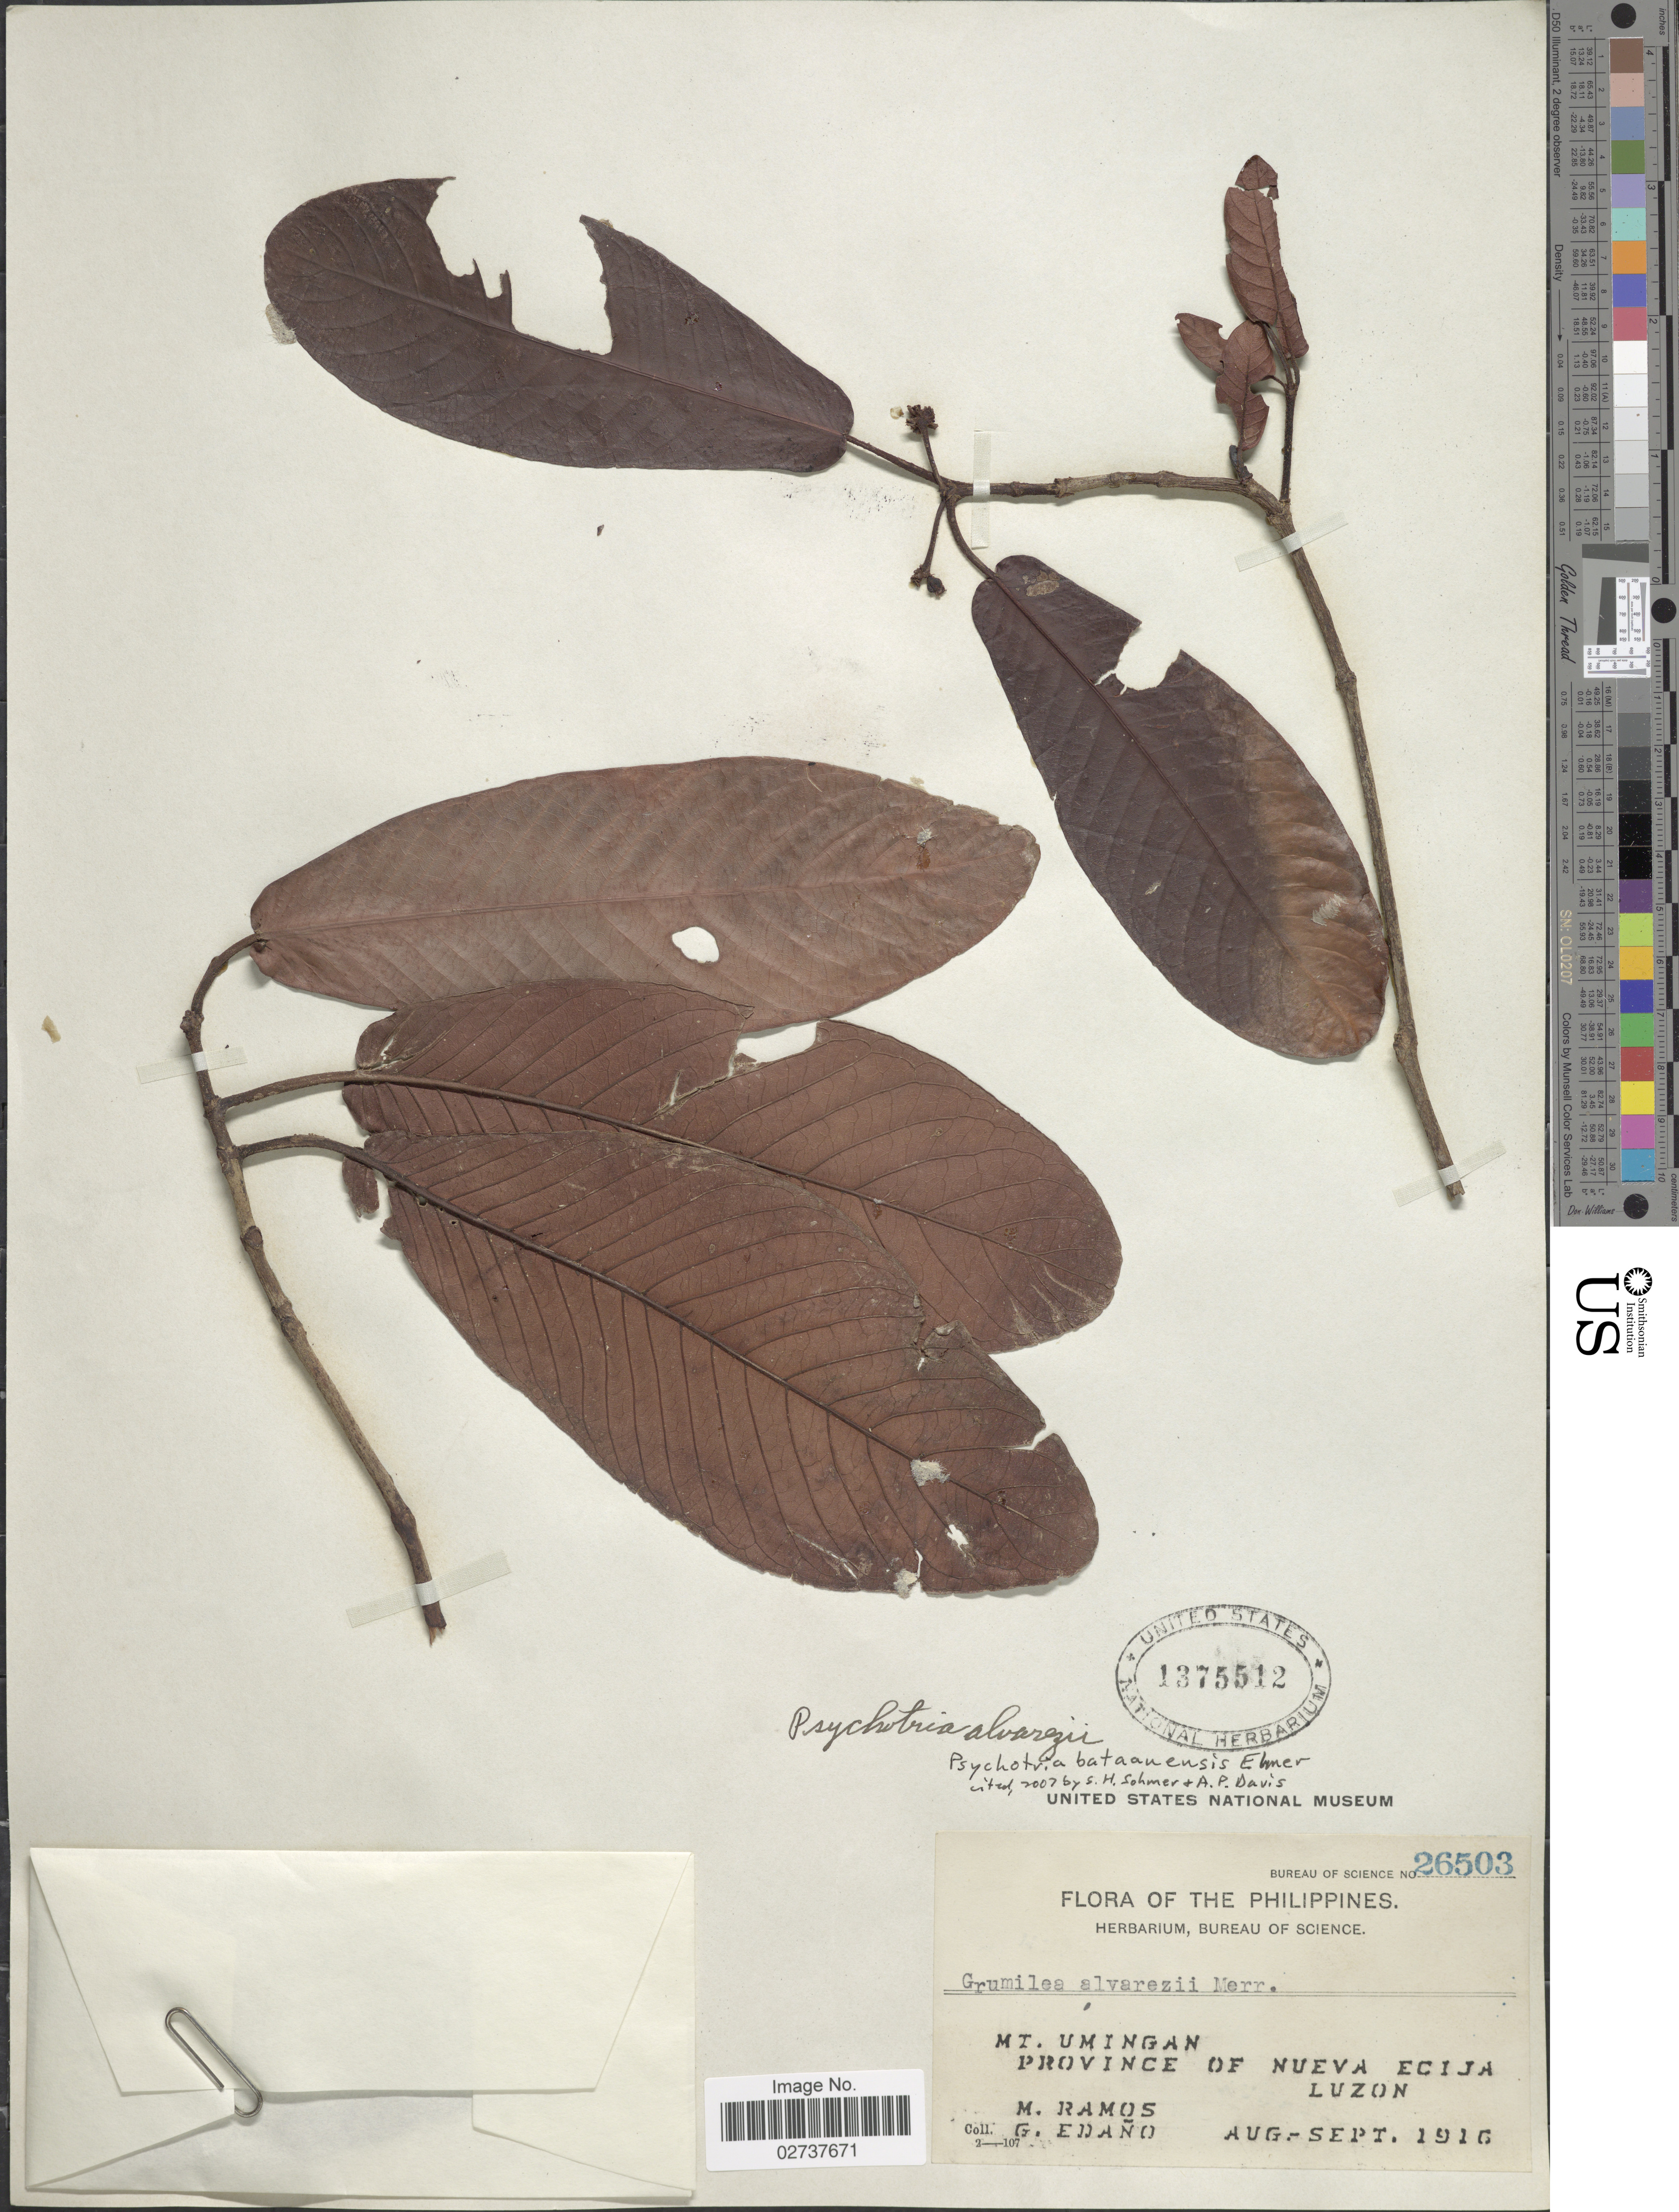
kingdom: Plantae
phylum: Tracheophyta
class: Magnoliopsida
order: Gentianales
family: Rubiaceae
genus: Psychotria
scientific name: Psychotria bataanensis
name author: Elmer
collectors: M. Ramos & G. Edaño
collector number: Bureau of Science 26503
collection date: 1916-08/1916-09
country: Philippines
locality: Mt. Umingan, Province of Nueva Ecija, Luzon.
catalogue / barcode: US 1375512